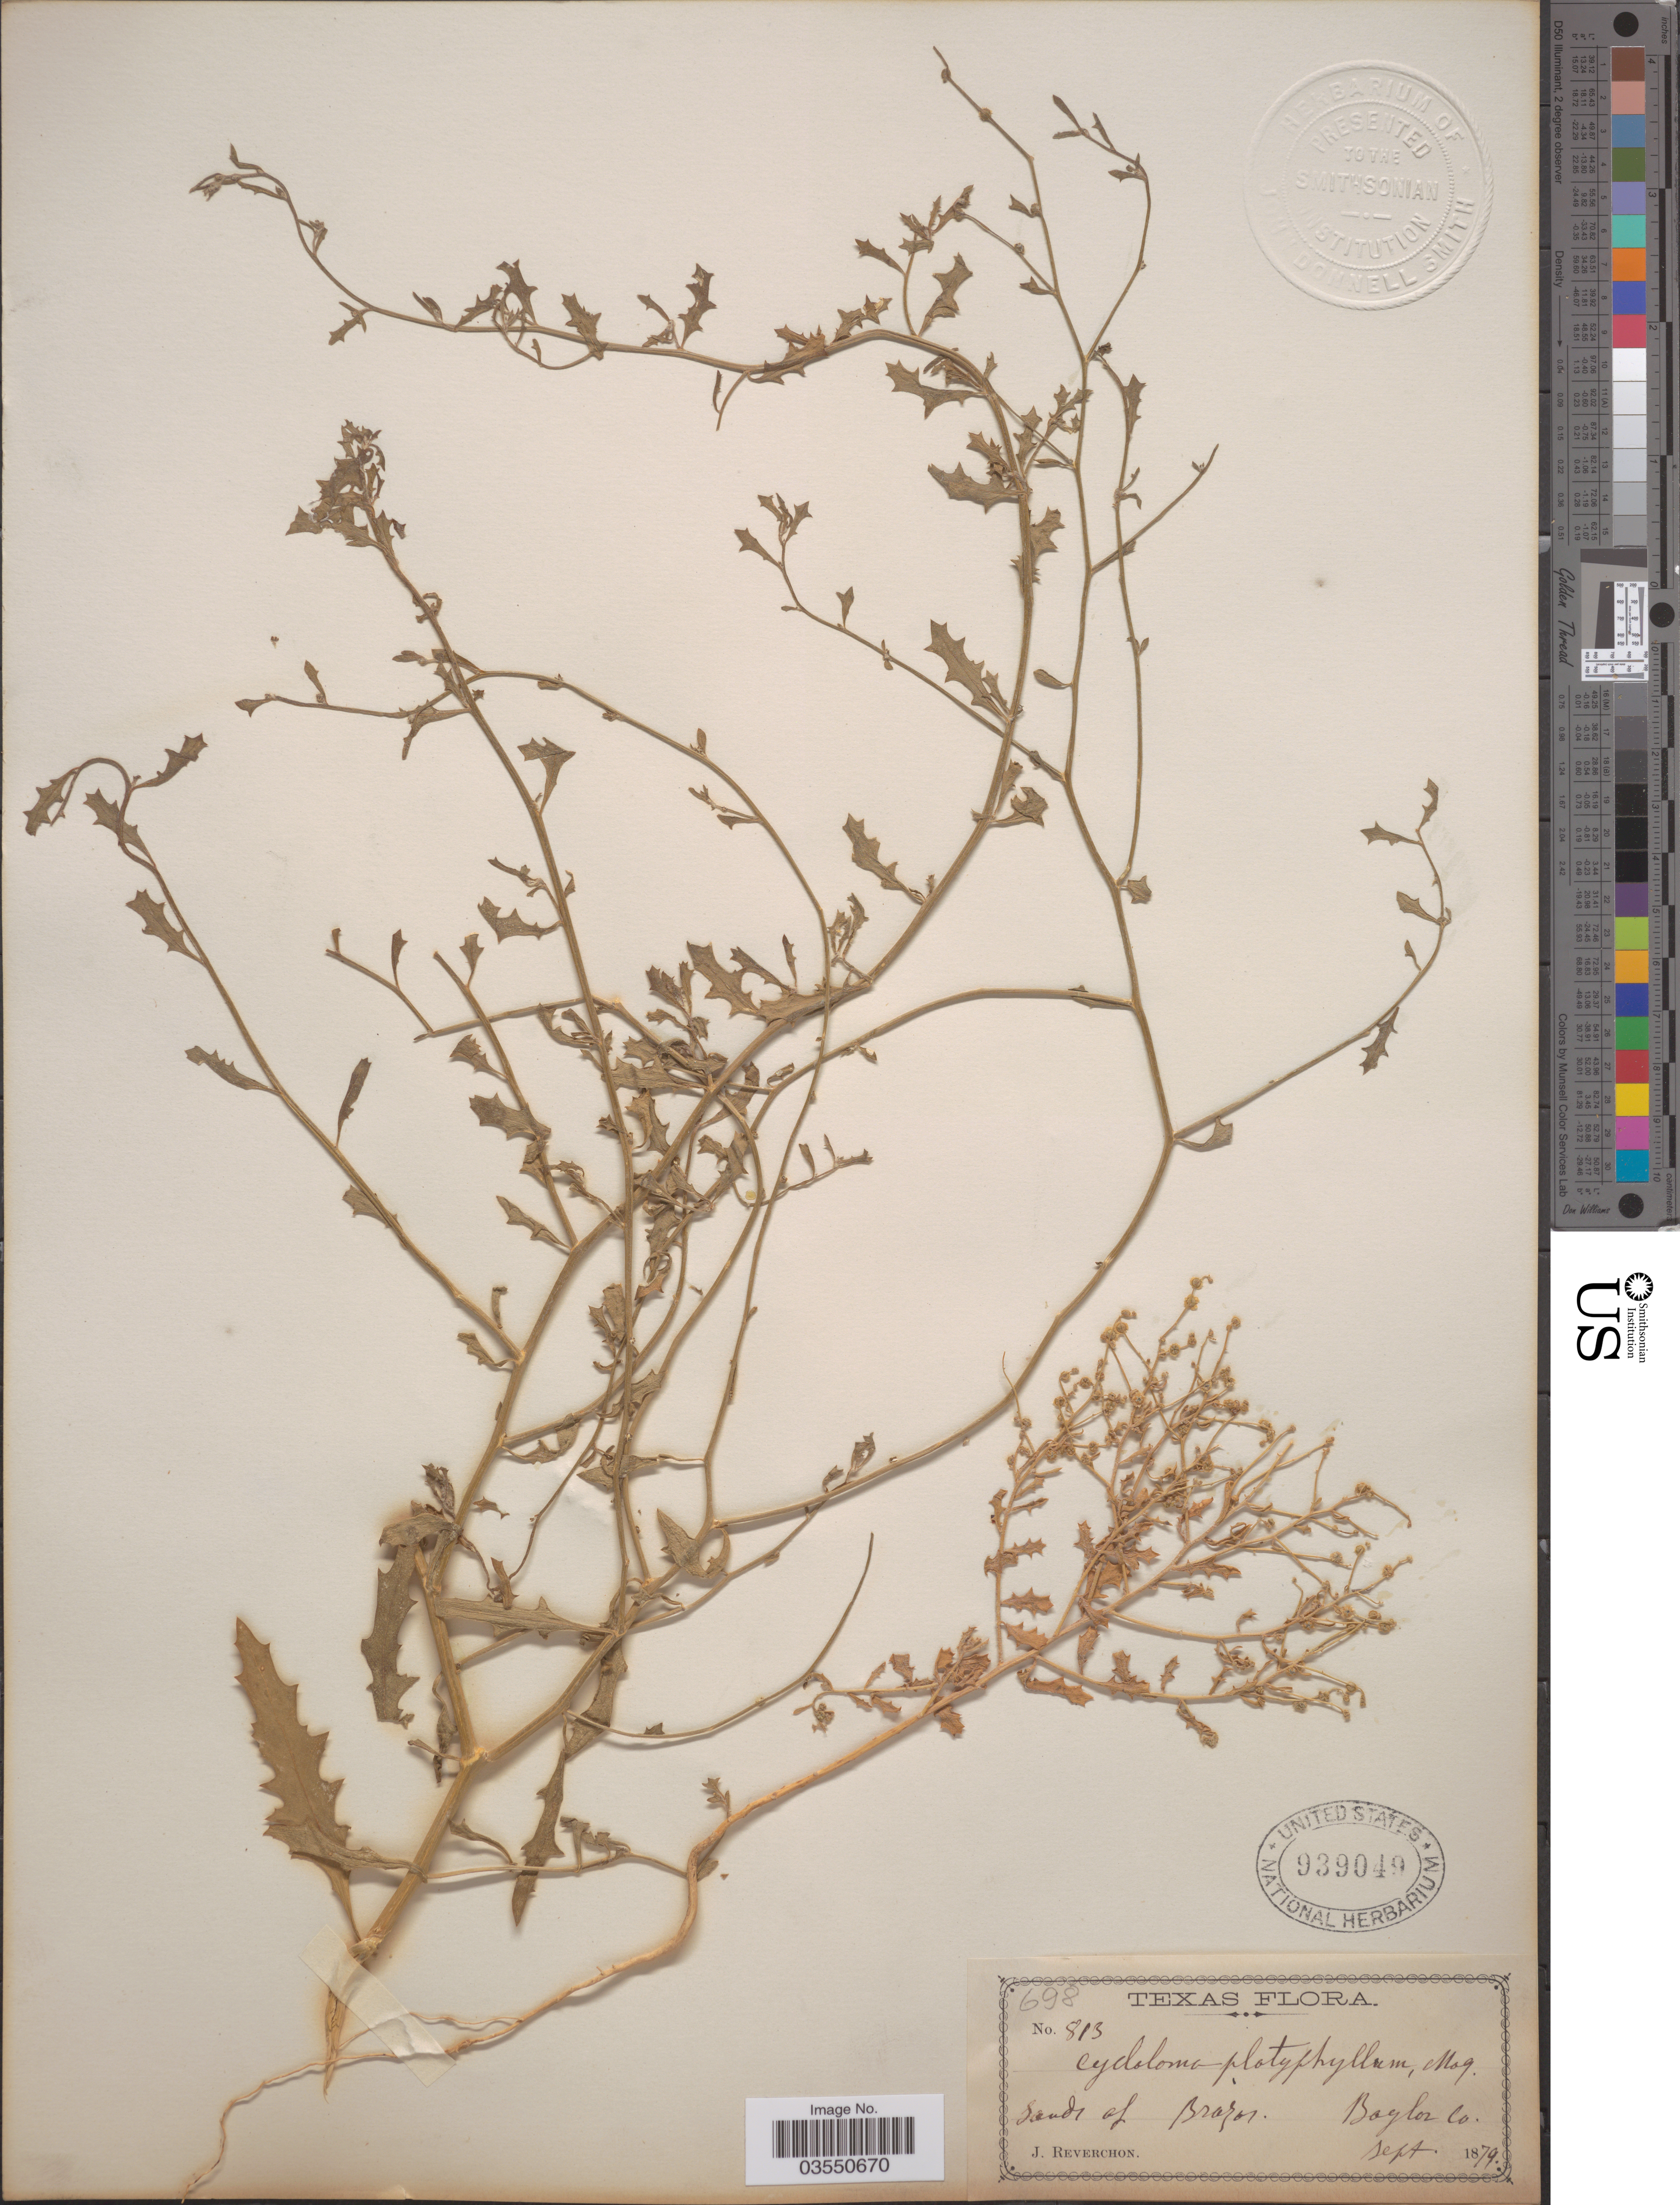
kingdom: Plantae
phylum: Tracheophyta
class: Magnoliopsida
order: Caryophyllales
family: Amaranthaceae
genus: Dysphania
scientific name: Dysphania atriplicifolia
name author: (Spreng.) G. Kadereit et al.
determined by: U.S. National Herbarium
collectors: J. Reverchon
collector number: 813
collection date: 1879-09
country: United States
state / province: Texas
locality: Sands of Brazos. Baylor Co.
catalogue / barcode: US 939049